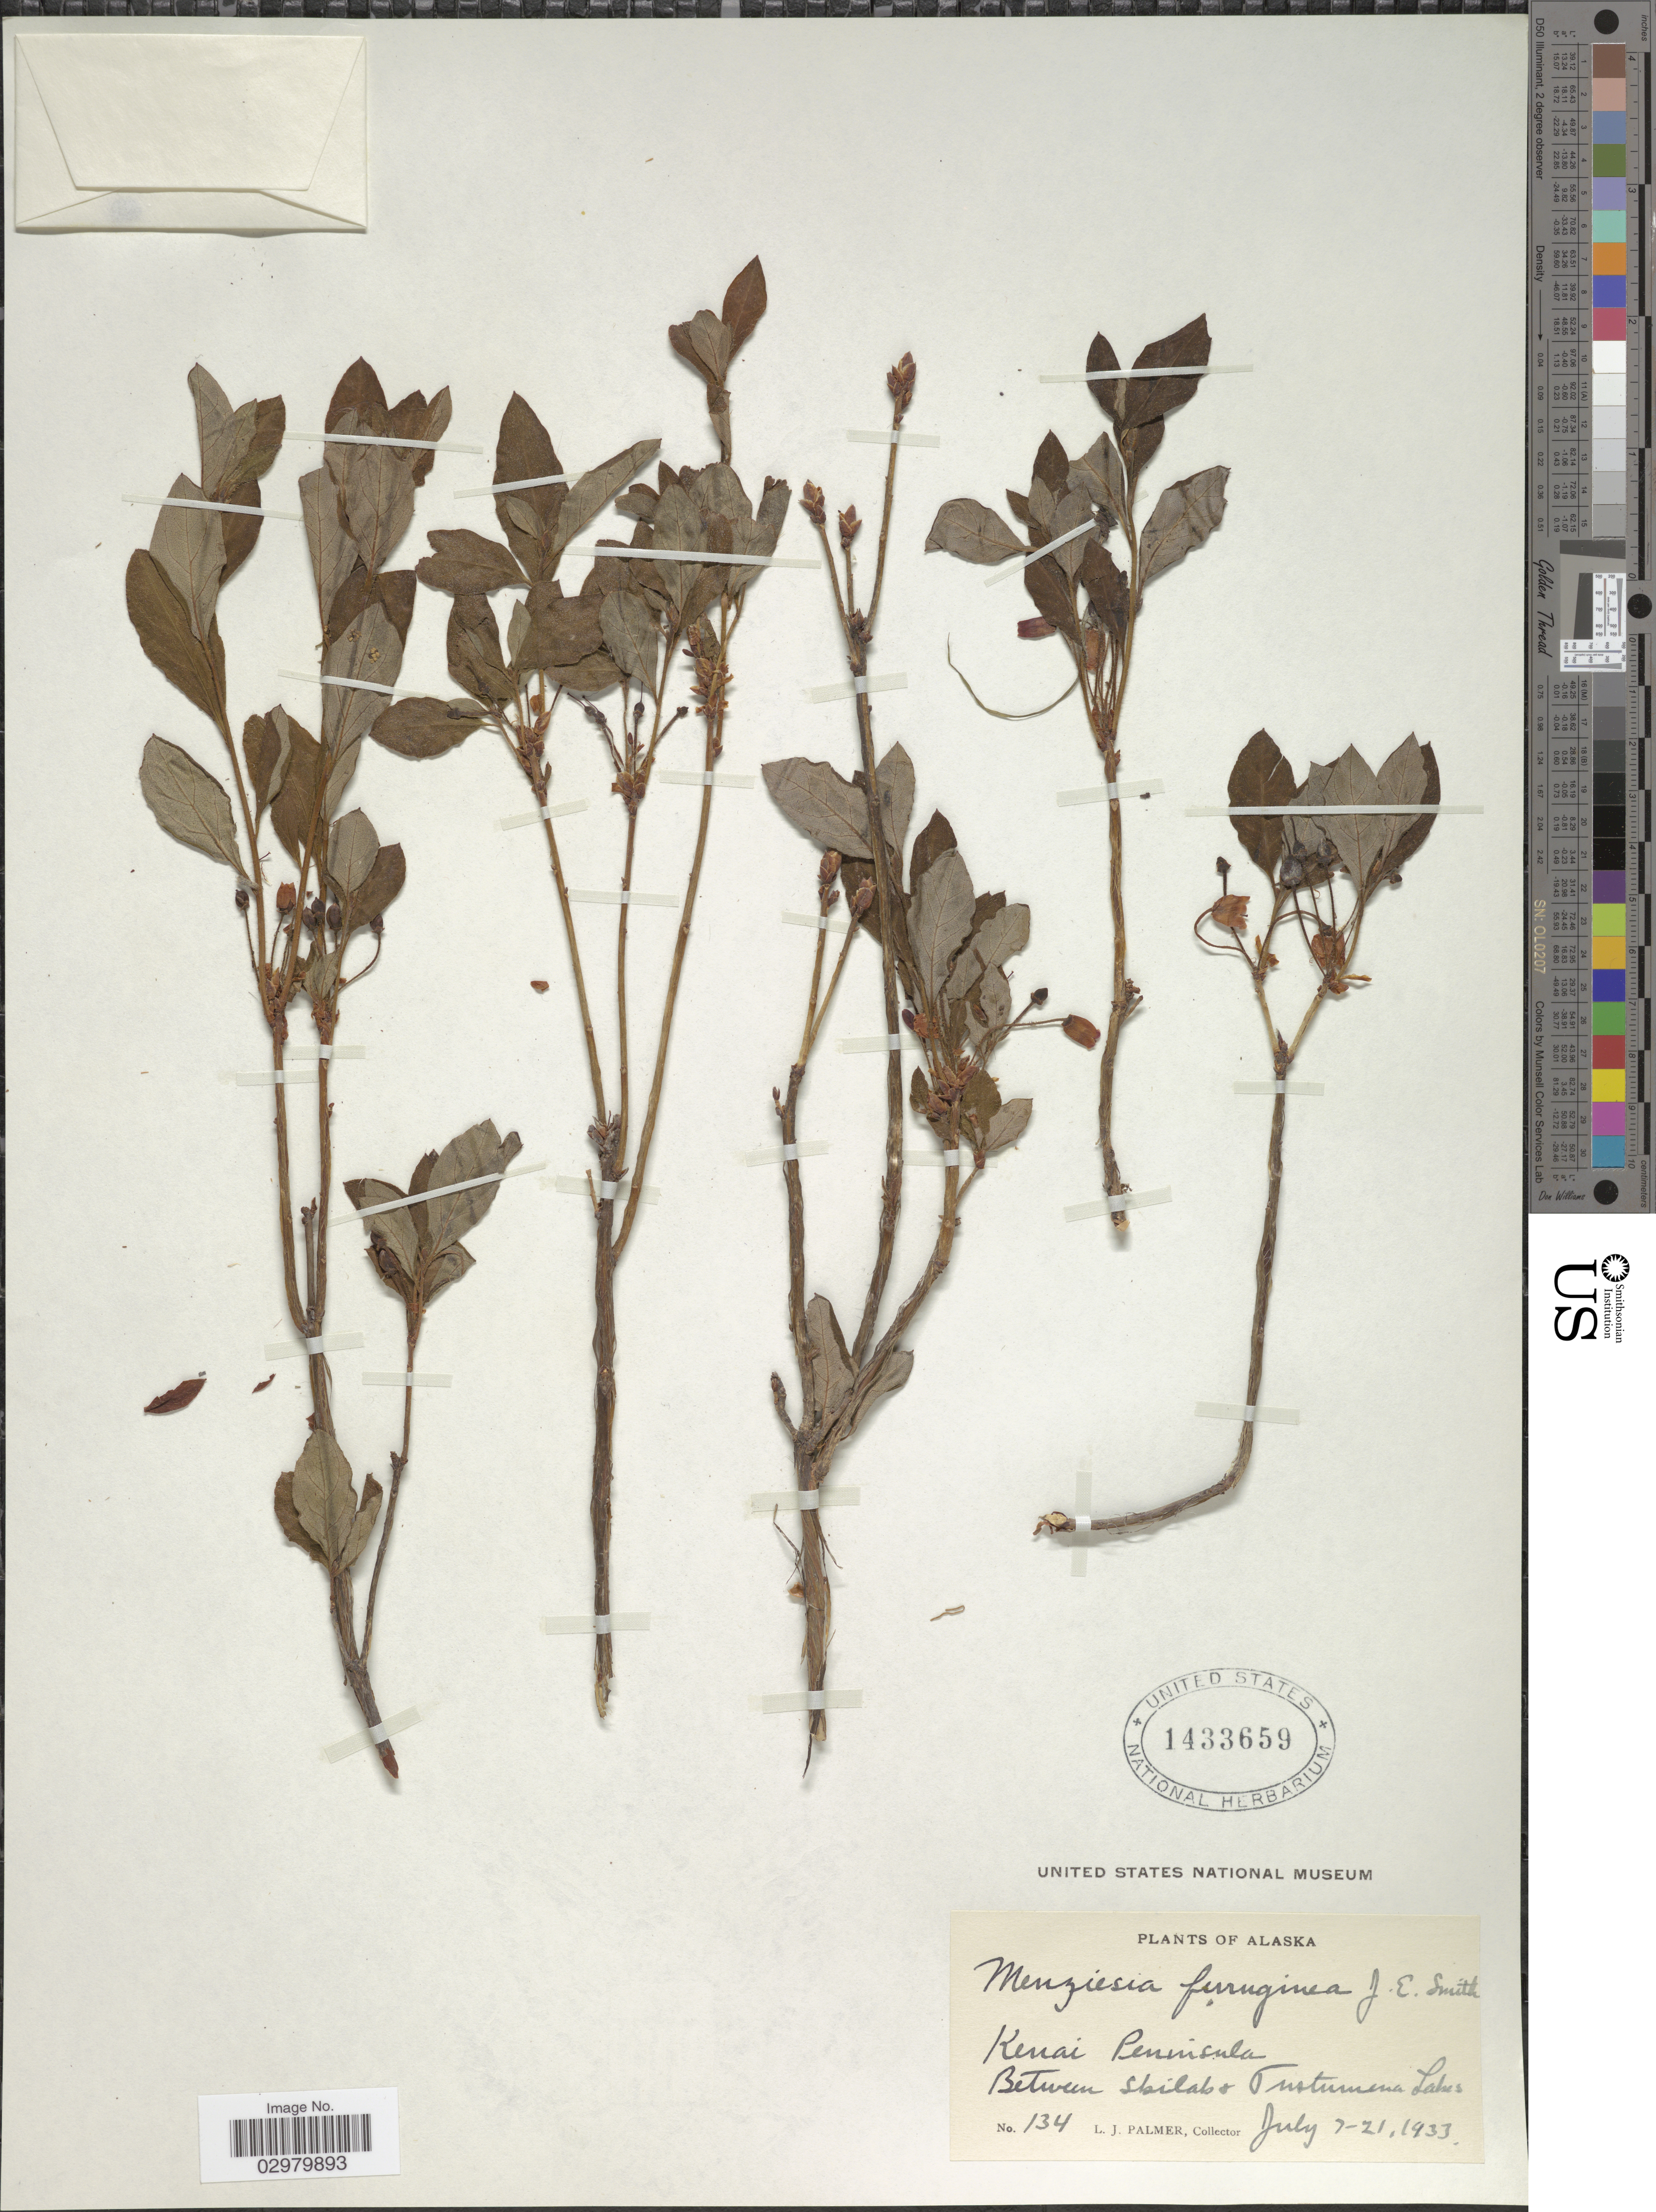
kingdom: Plantae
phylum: Tracheophyta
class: Magnoliopsida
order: Ericales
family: Ericaceae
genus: Menziesia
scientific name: Menziesia ferruginea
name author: Sm.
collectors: L. J. Palmer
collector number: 134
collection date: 1933-07-07/1933-07-21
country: United States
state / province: Alaska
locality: Kenai Peninsula, between Skilak + Tustumena Lakes.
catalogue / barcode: US 1433659